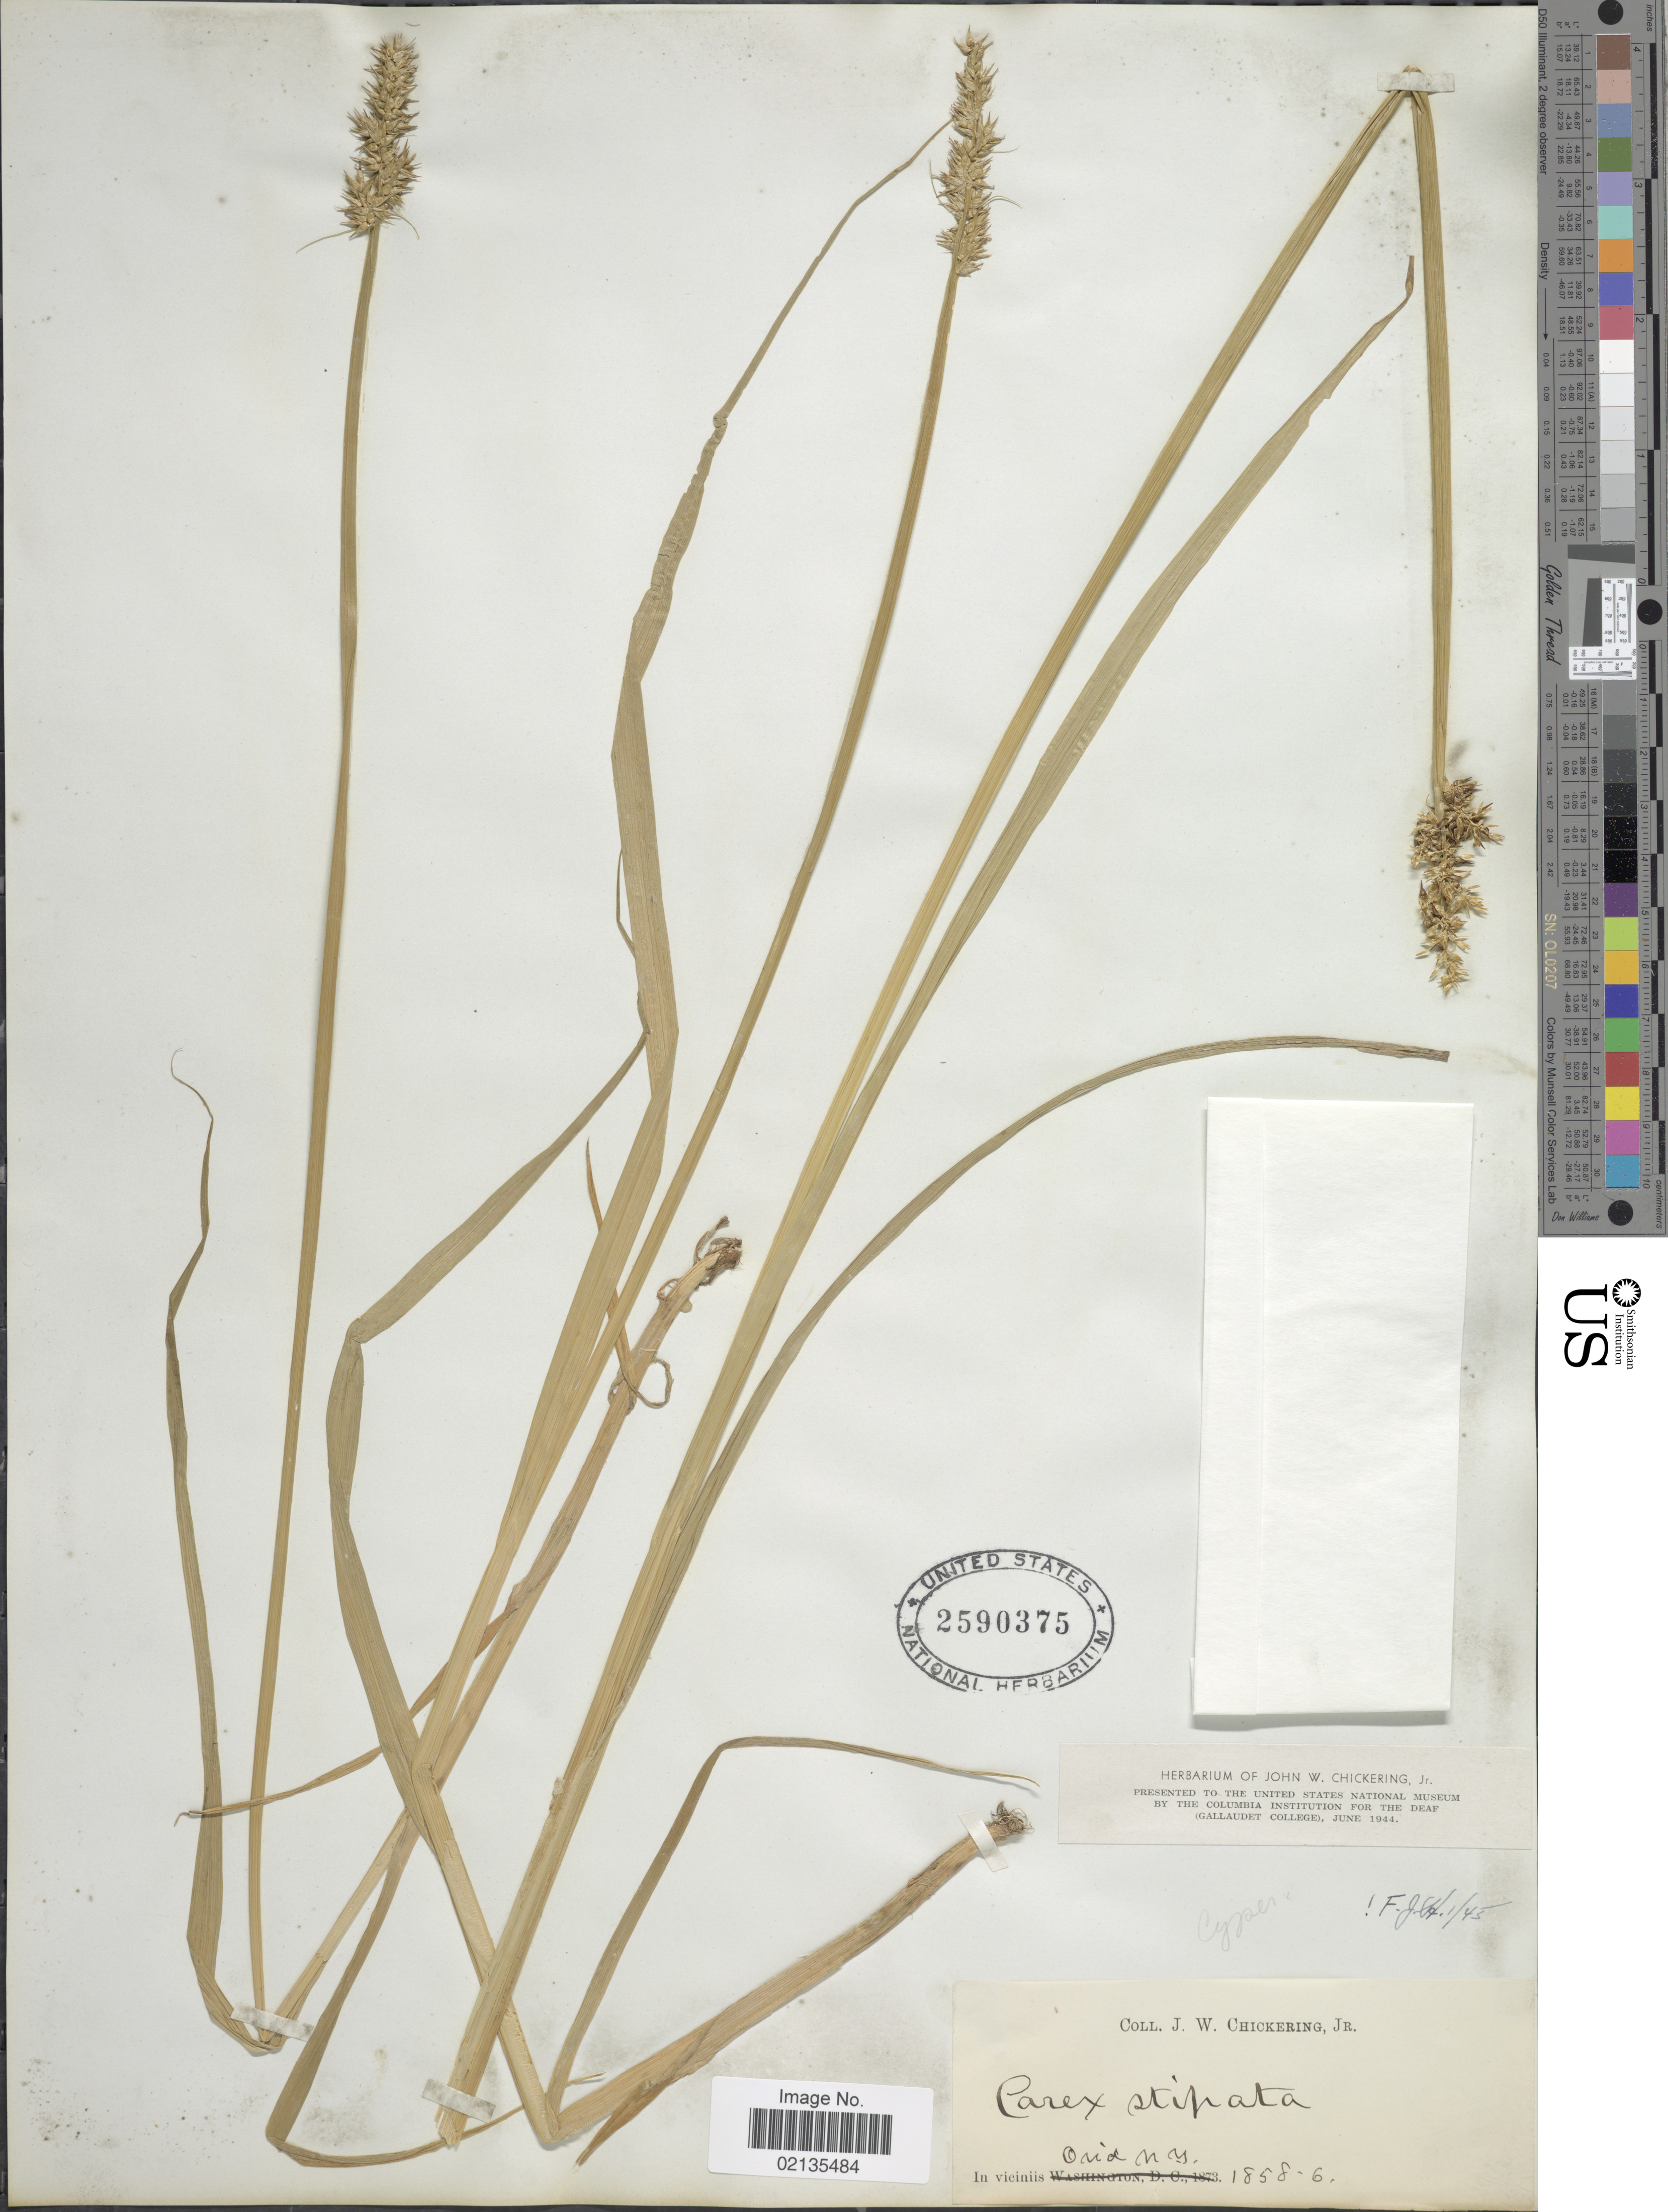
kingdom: Plantae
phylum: Tracheophyta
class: Liliopsida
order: Poales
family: Cyperaceae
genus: Carex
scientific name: Carex stipata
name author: Muhl. ex Willd.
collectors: J. W. Chickering Jr.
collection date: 1858-06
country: United States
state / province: New York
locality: In viciniss Ovid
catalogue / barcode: US 2590375